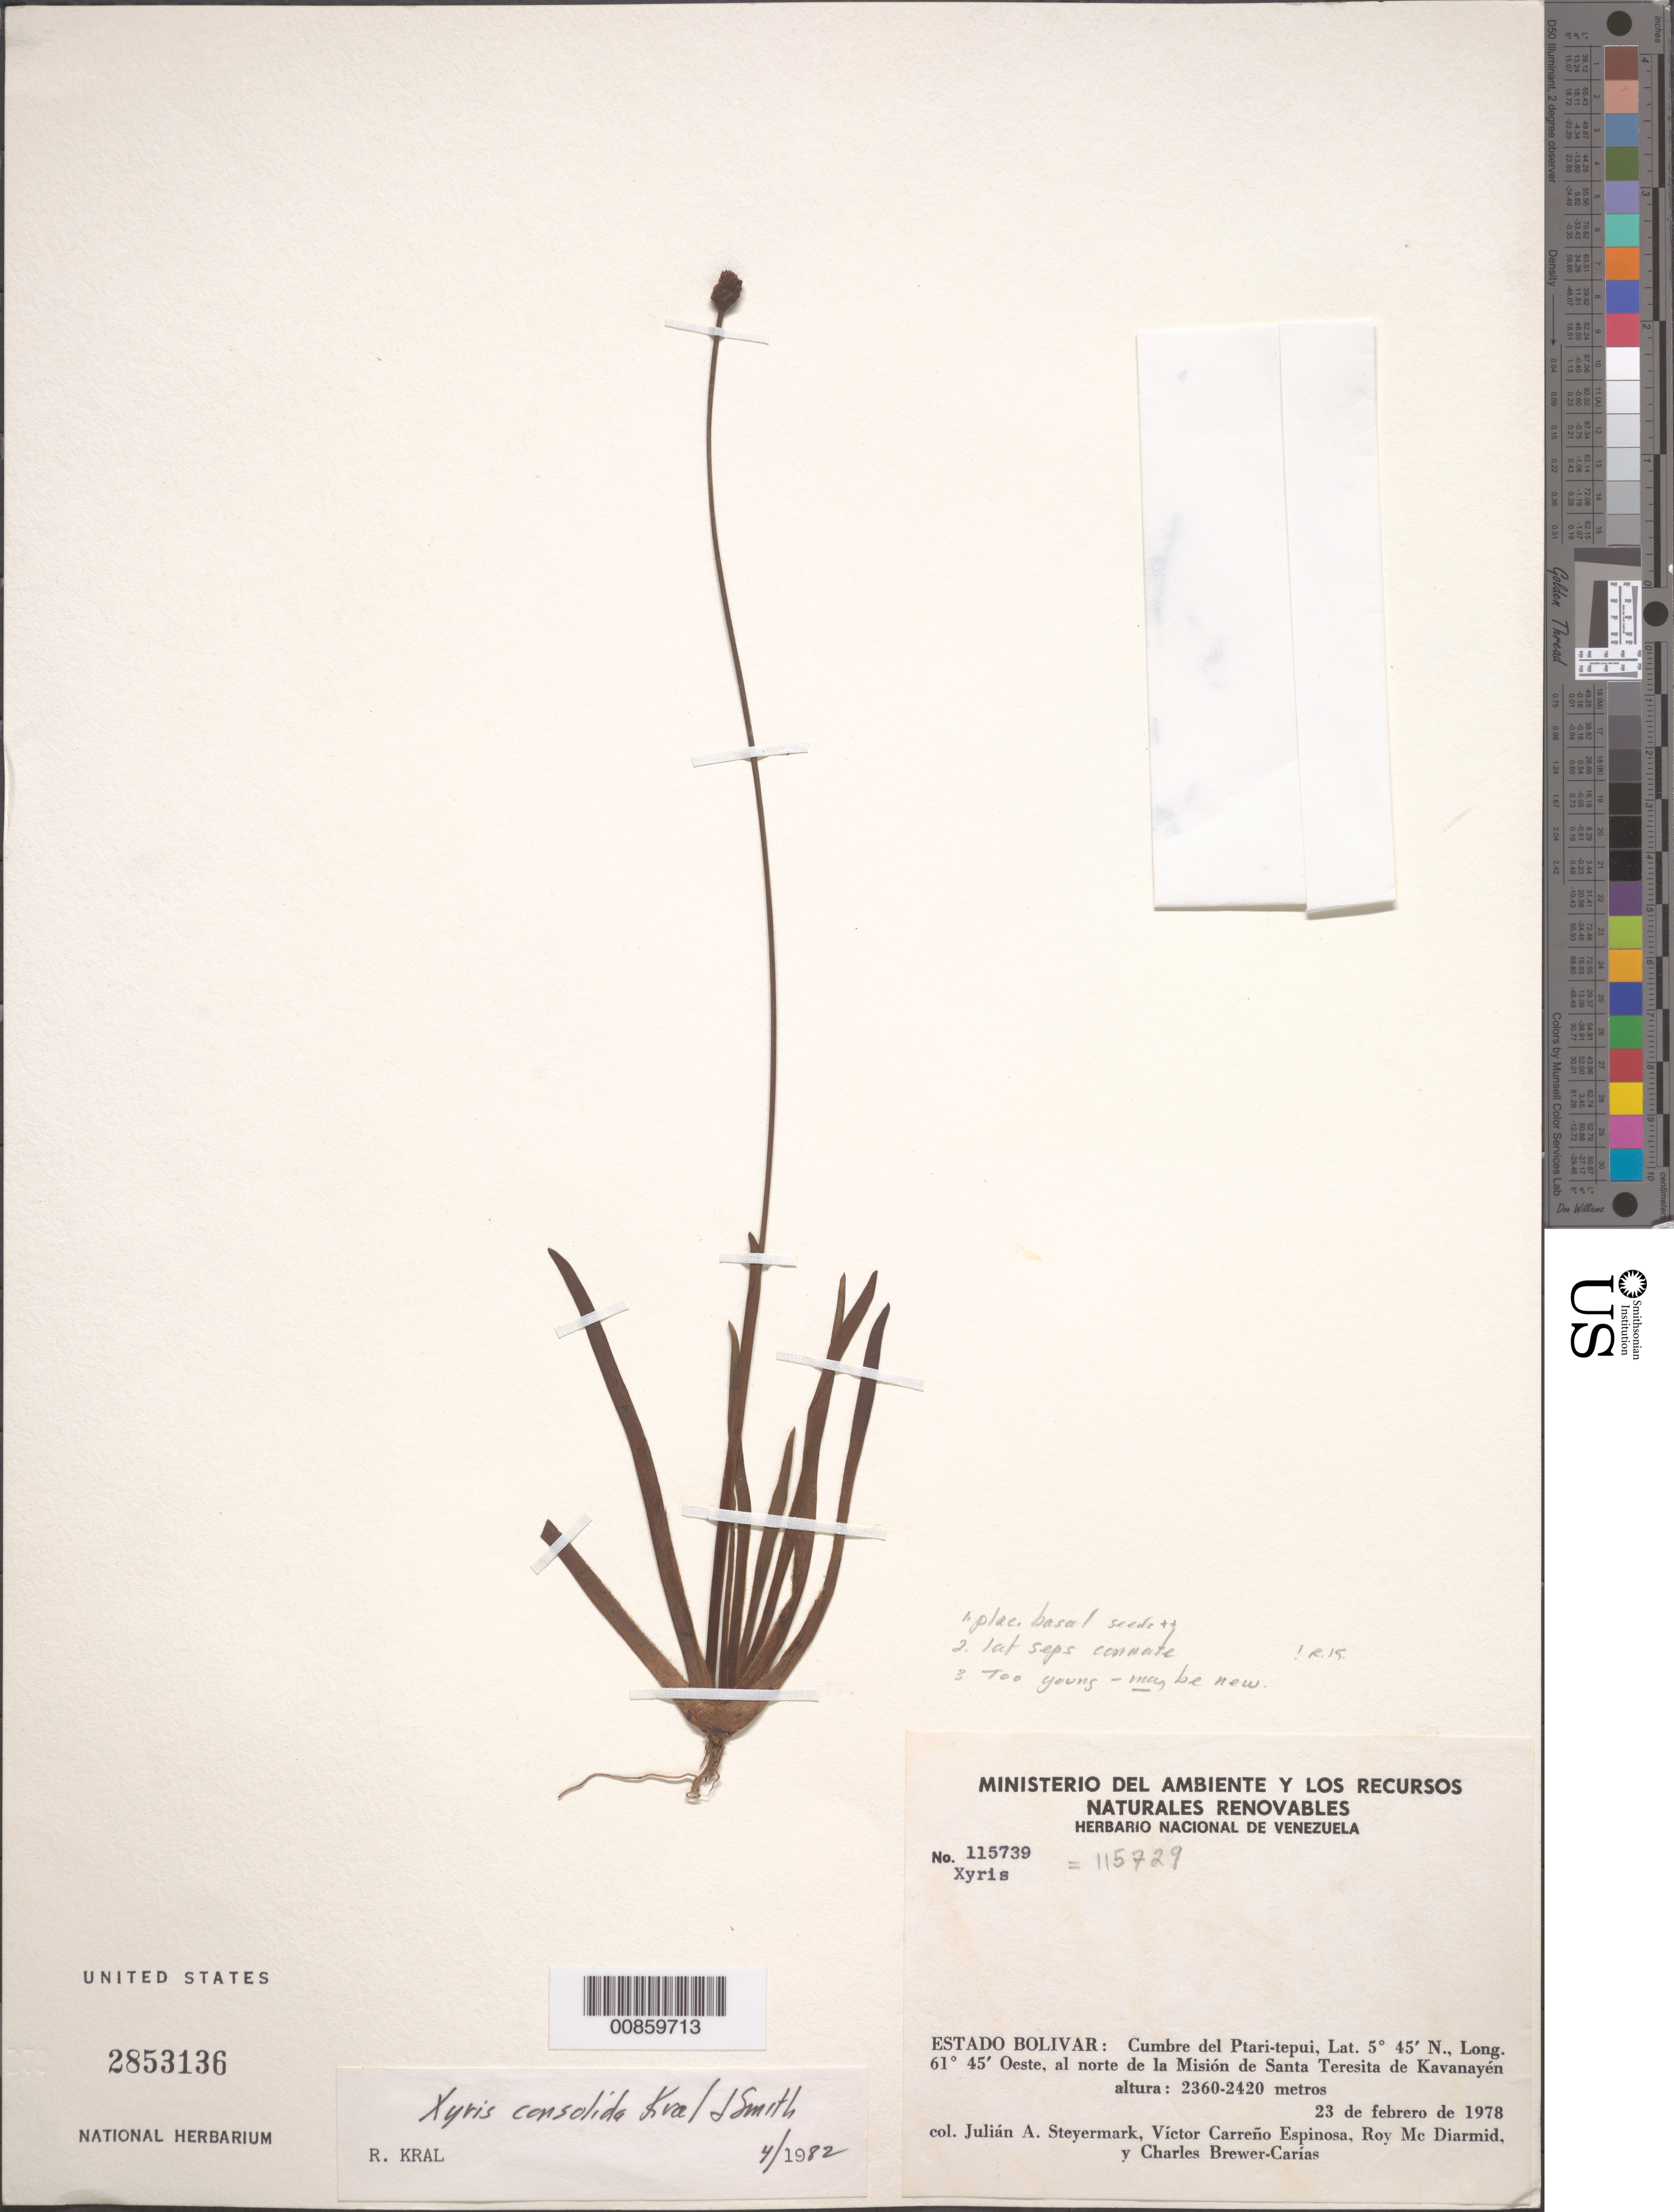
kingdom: Plantae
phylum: Tracheophyta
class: Liliopsida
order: Poales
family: Xyridaceae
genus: Xyris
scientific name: Xyris consolida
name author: Kral & L.B. Sm.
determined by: Kral, Robert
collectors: J. Steyermark, V. Carreño E., R. Mc Diarmid & C. Brewer-Carias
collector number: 115739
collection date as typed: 23-Feb-78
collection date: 1978-02-23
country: Venezuela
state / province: Bolívar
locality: Ptari-tepuí, cumbre, N of Mision Santa Teresita de Kavanayen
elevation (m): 2360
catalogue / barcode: US 2853136